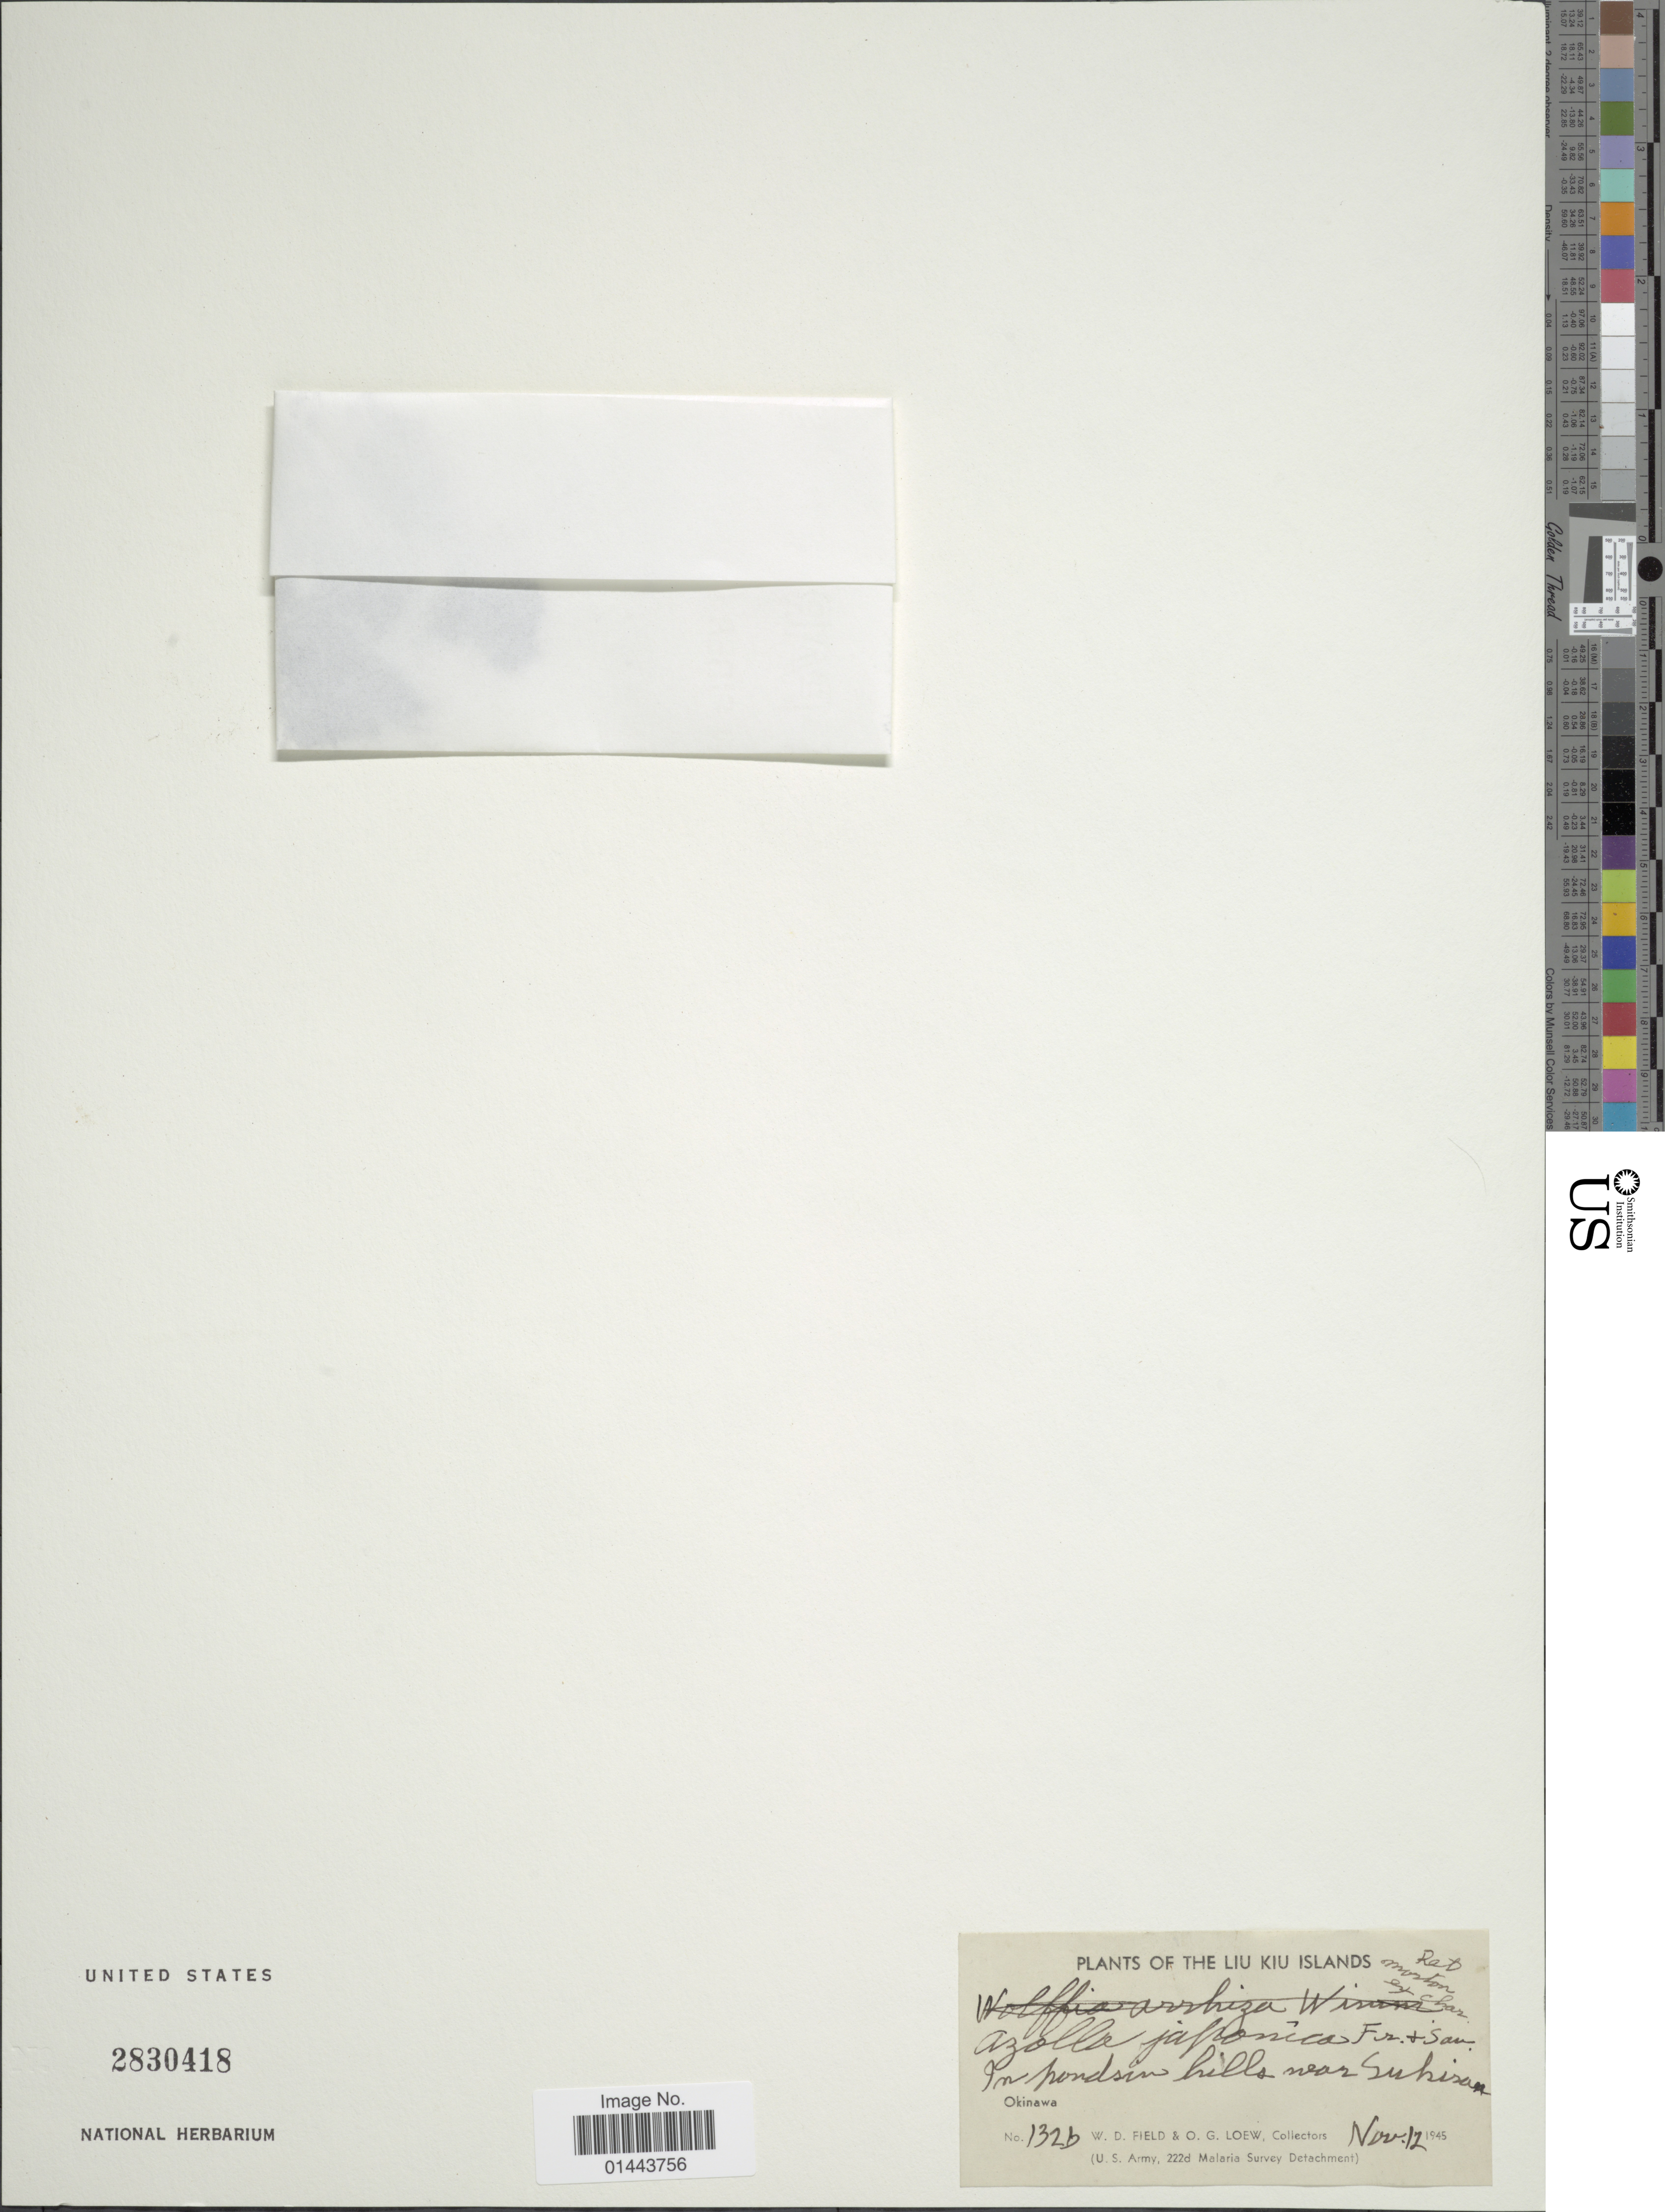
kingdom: Plantae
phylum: Tracheophyta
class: Polypodiopsida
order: Salviniales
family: Salviniaceae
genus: Azolla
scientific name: Azolla japonica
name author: Nakai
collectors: W. D. Field & O. G. Loew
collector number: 132b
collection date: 1945-11-12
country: Japan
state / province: Okinawa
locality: In pondsin hills near Sukisan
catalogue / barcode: US 2830418